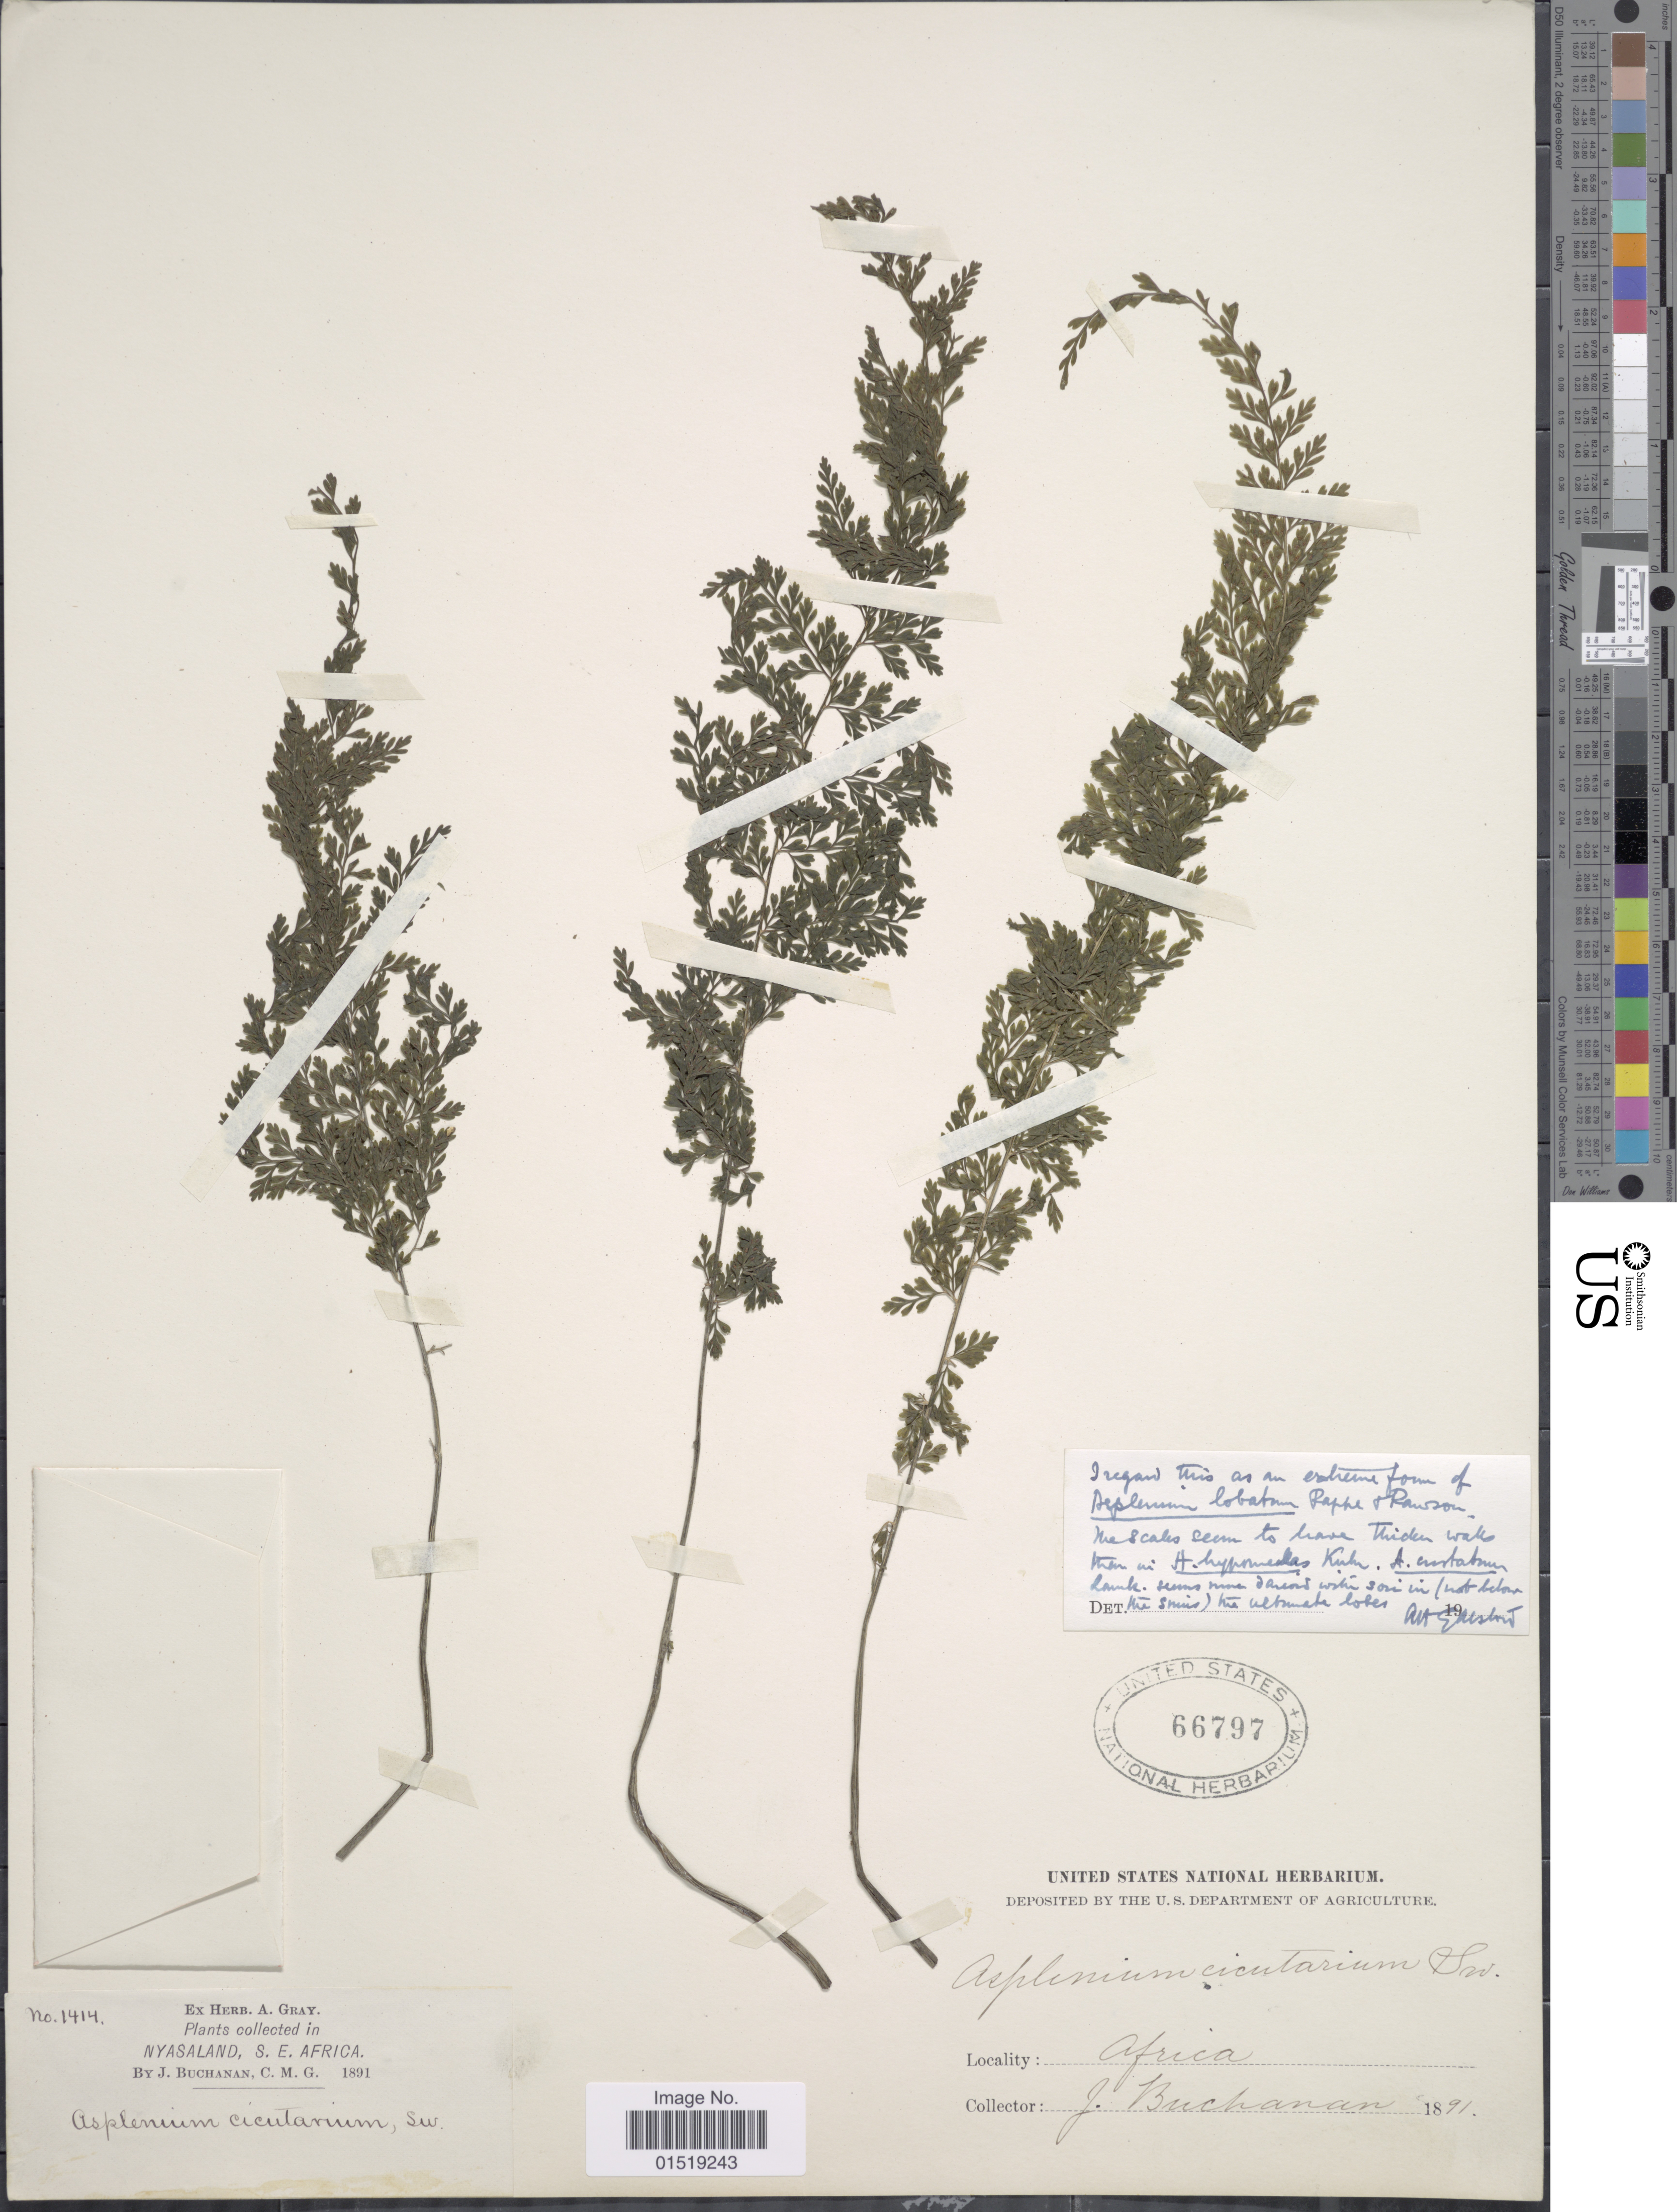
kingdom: Plantae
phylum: Tracheophyta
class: Polypodiopsida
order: Polypodiales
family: Aspleniaceae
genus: Asplenium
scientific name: Asplenium lobatum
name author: Pappe & Rawson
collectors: J. Buchanan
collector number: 1414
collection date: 1891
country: Malawi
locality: Nyasaland. S.E. Africa.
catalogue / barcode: US 66797